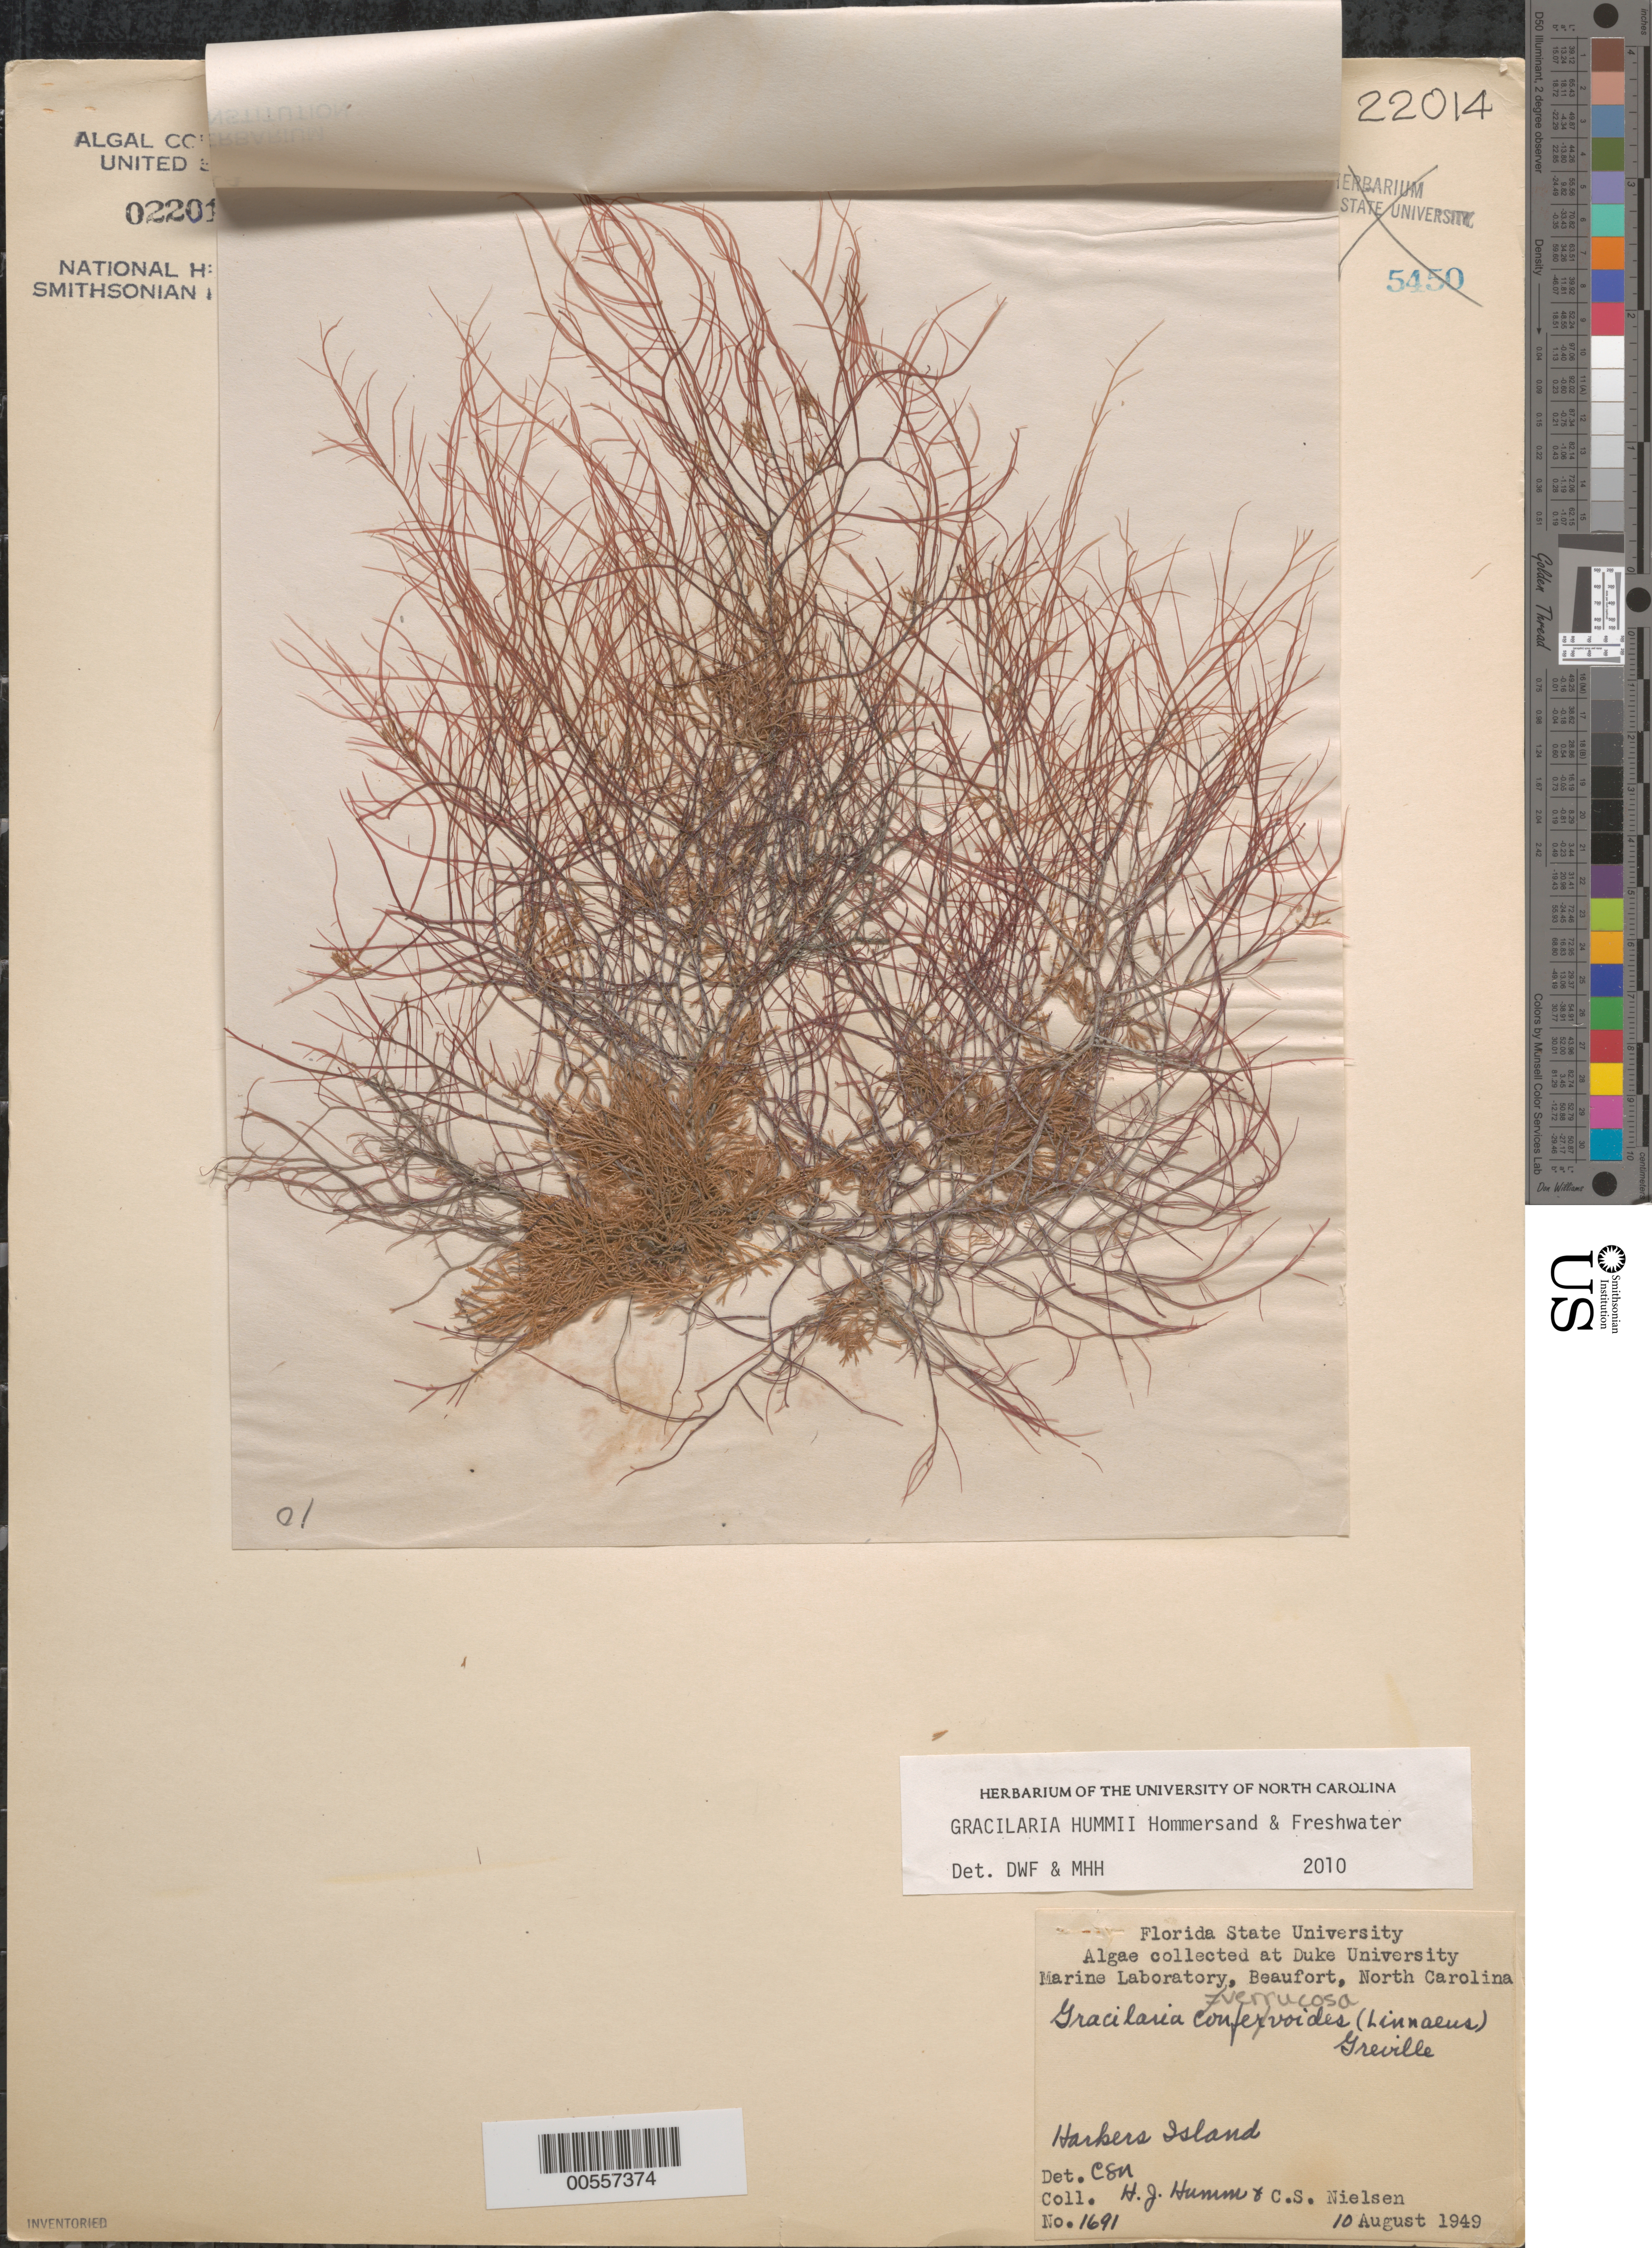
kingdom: Plantae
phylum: Rhodophyta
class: Florideophyceae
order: Gracilariales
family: Gracilariaceae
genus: Gracilaria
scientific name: Gracilaria hummii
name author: Hommers. & Freshwater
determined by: Freshwater, D. W.; Hommersand, M. H.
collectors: H. J. Humm & C. S. Nielsen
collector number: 1691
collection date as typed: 10 Aug 1949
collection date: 1949-08-10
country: United States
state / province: North Carolina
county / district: Carteret County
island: Harkers Island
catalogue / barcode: US 22014